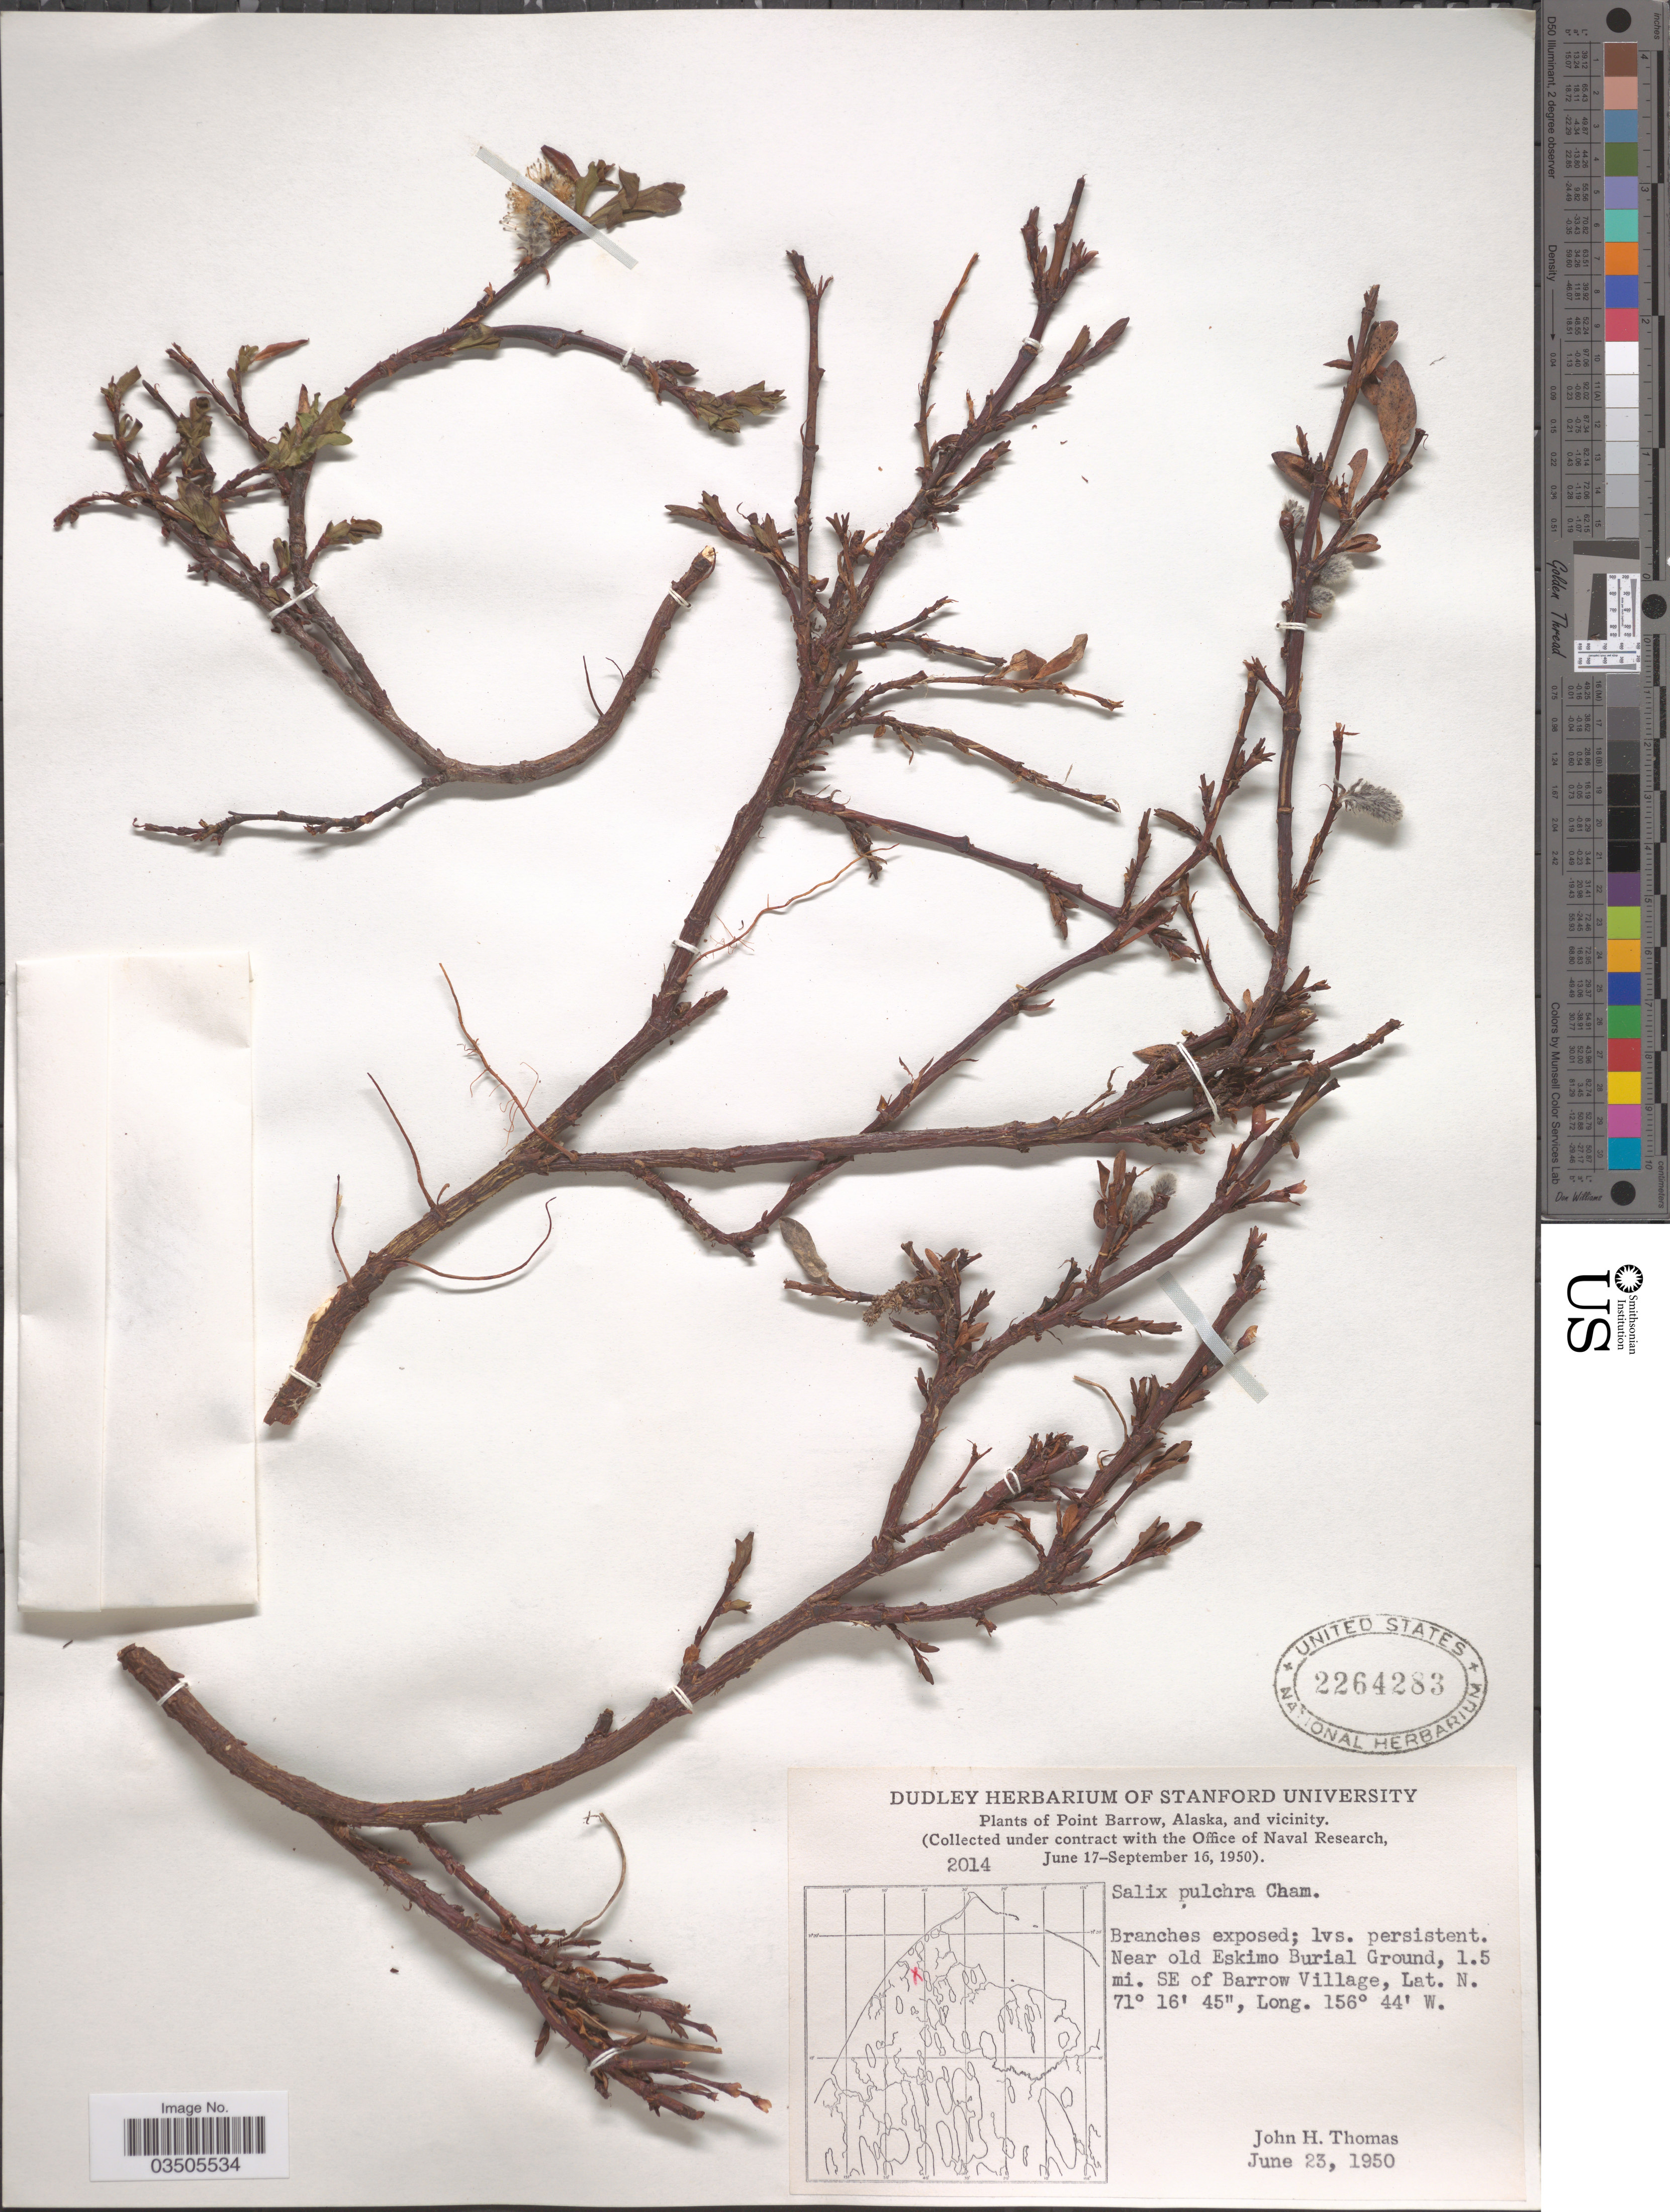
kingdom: Plantae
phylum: Tracheophyta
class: Magnoliopsida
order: Malpighiales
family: Salicaceae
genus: Salix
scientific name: Salix pulchra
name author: Cham.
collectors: J. H. Thomas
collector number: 2014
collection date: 1950-06-23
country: United States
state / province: Alaska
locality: Point Barrow, Alaska, and vicinity. Near old Eskimo Burial Ground, 1.5 mi. SE of Barrow Village.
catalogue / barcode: US 2264283